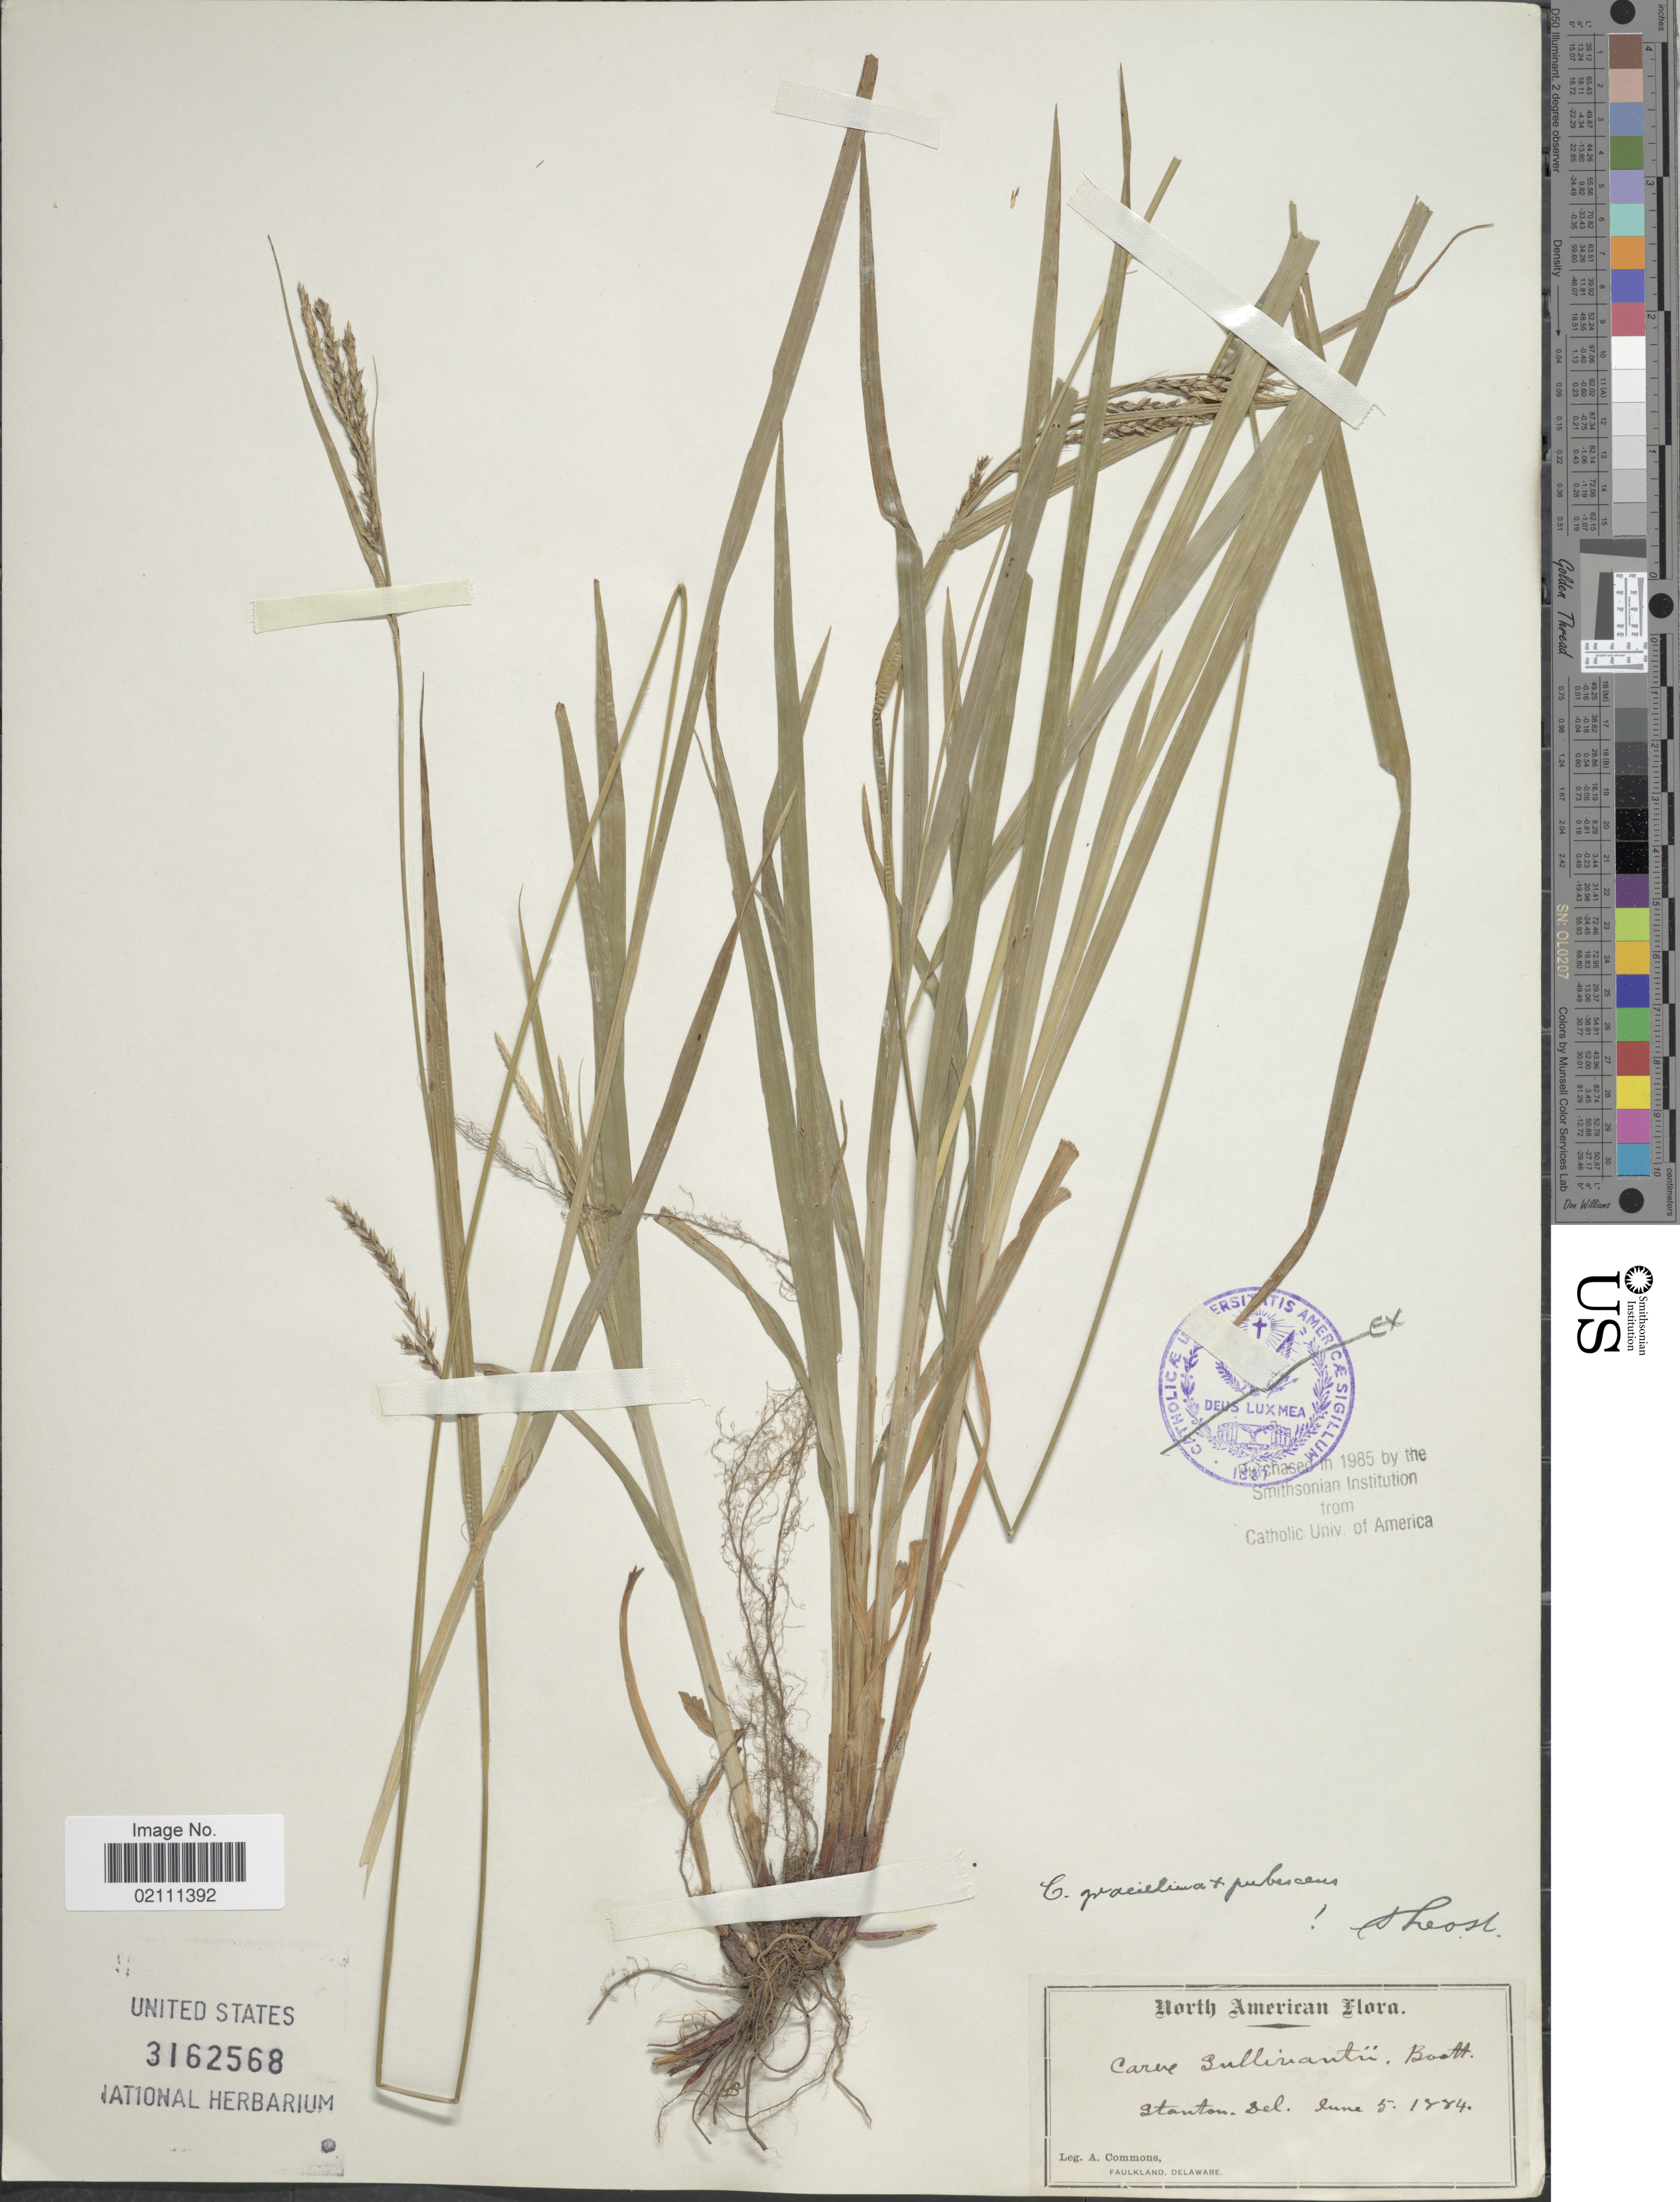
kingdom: Plantae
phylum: Tracheophyta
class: Liliopsida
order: Poales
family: Cyperaceae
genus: Carex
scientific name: Carex gracillima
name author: Schwein.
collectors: A. Commons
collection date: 1884-06-05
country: United States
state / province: Delaware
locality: Stanton.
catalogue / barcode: US 3162568